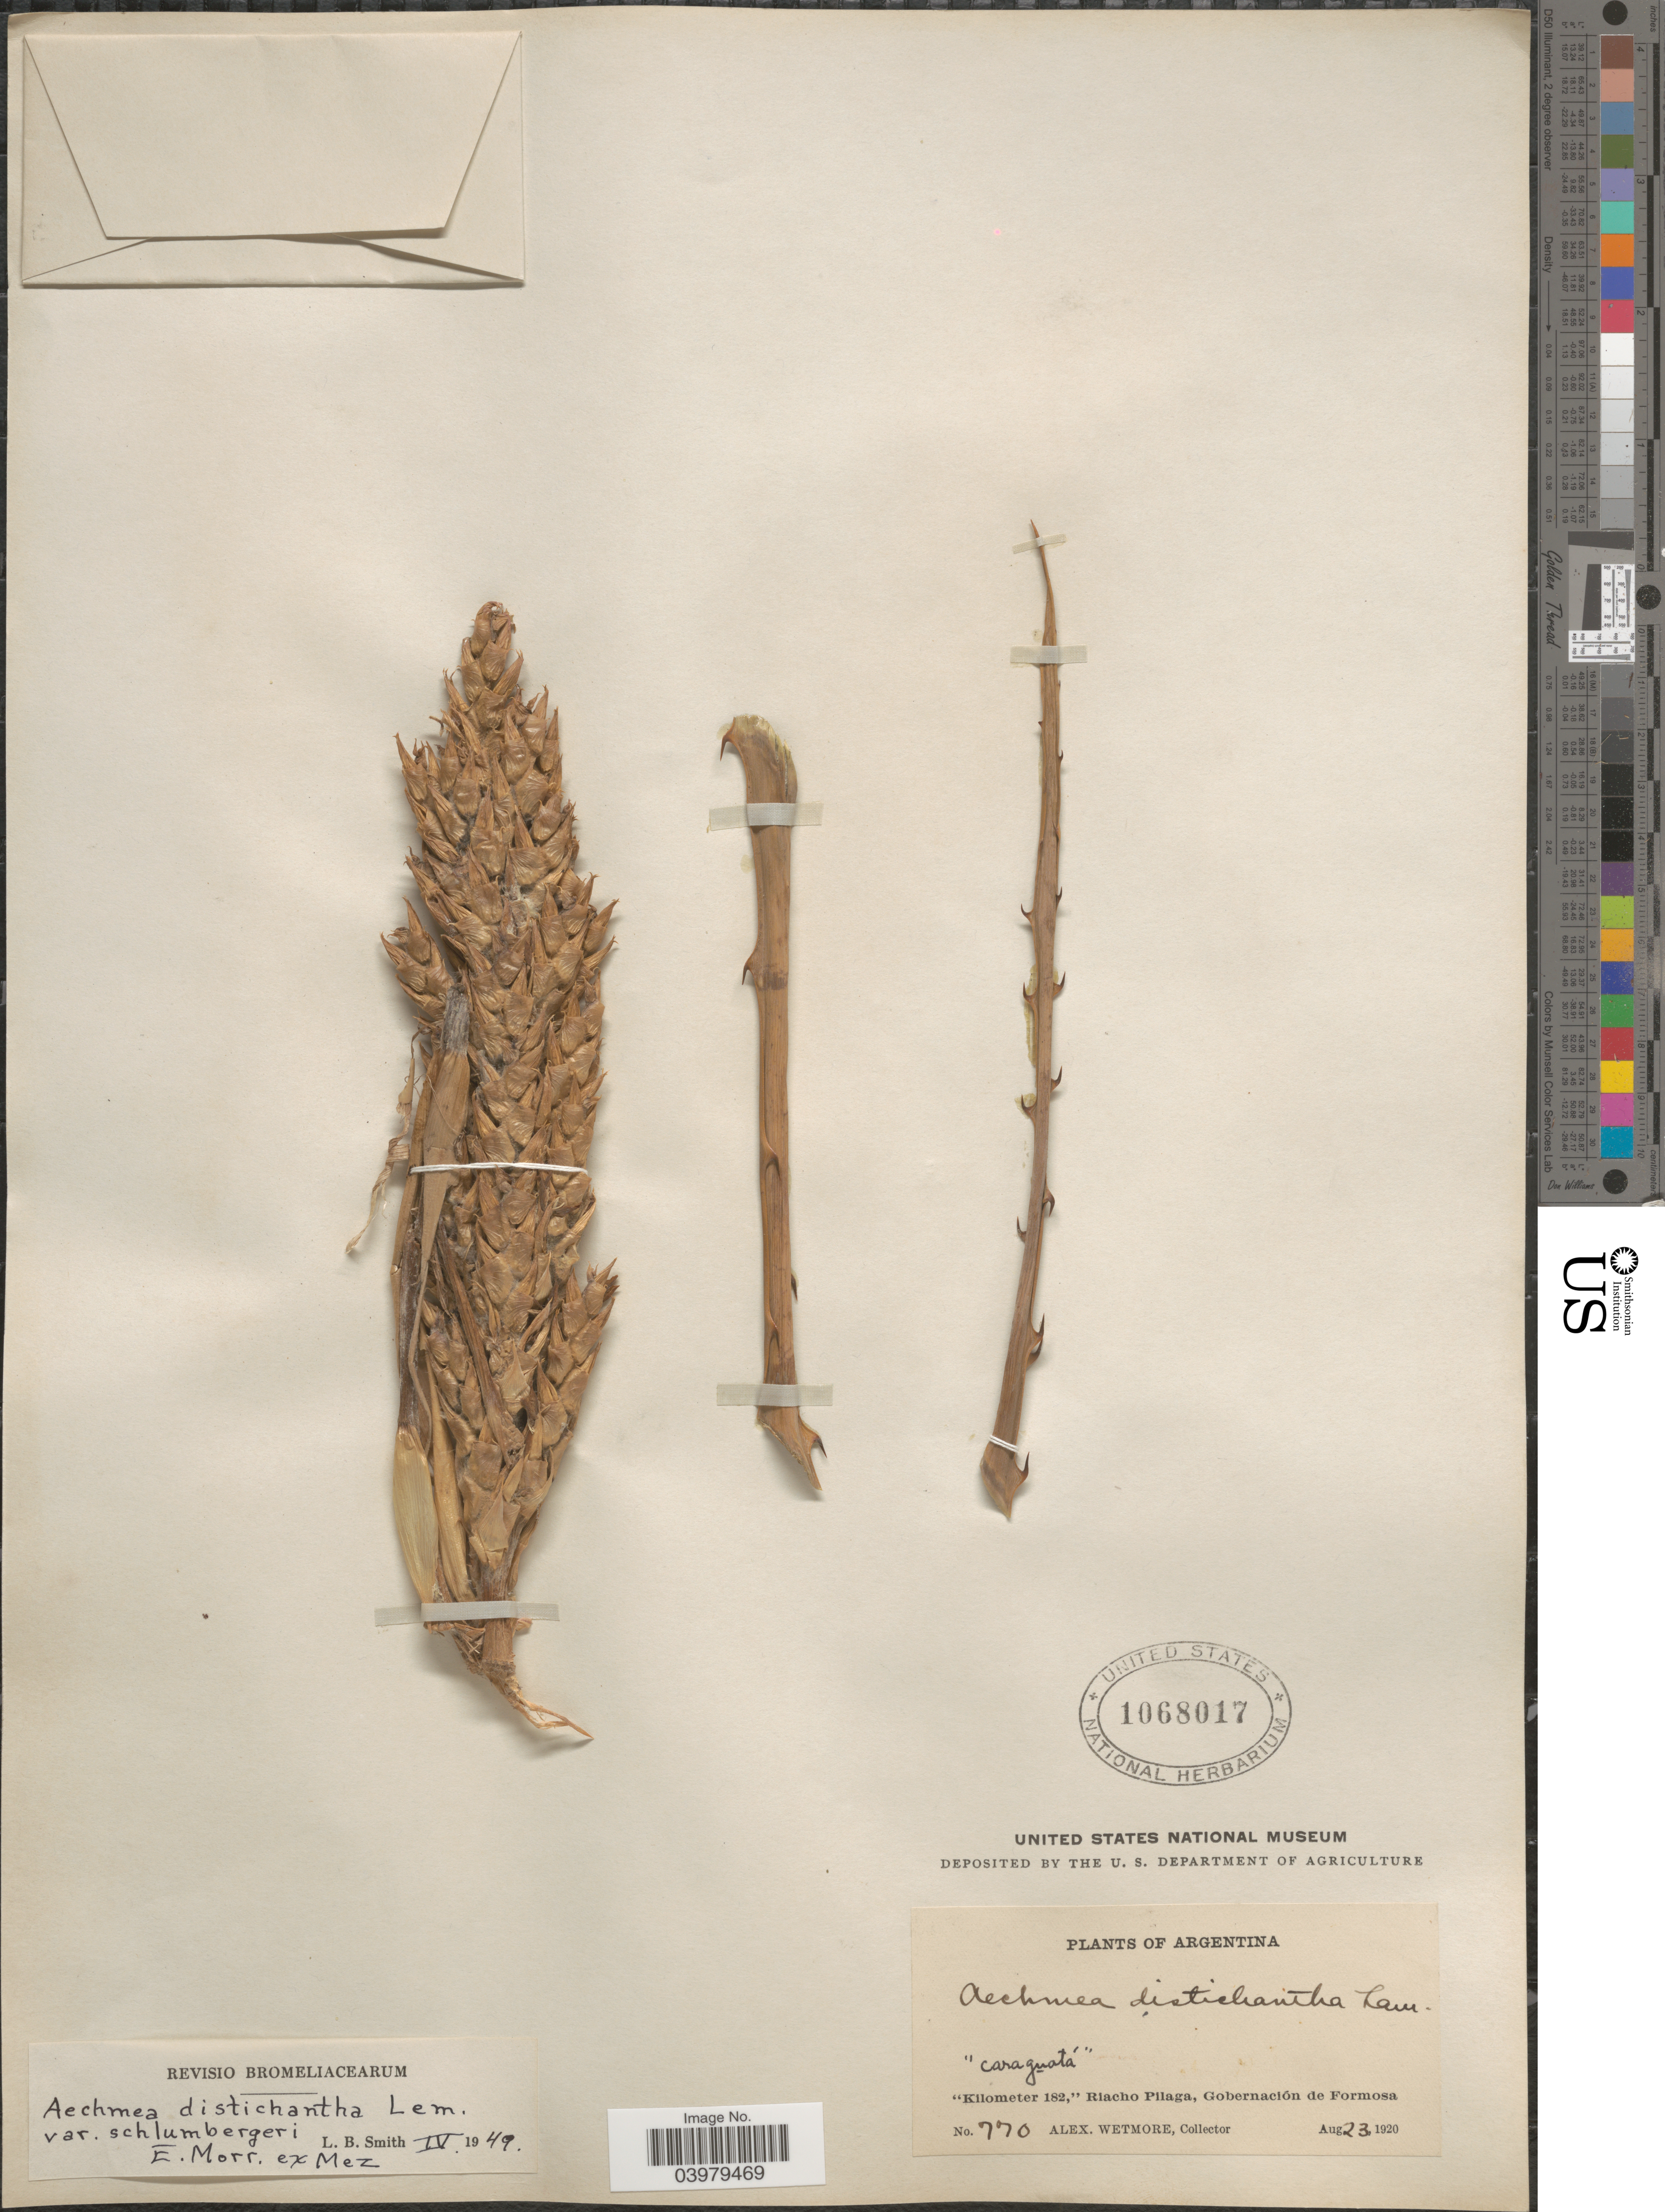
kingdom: Plantae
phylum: Tracheophyta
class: Liliopsida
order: Poales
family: Bromeliaceae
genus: Aechmea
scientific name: Aechmea distichantha var. schlumbergeri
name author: É. Morren ex Mez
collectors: A. Wetmore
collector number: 770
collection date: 1920-08-23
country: Argentina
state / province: Formosa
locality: Kilometer 182,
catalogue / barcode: US 1068017